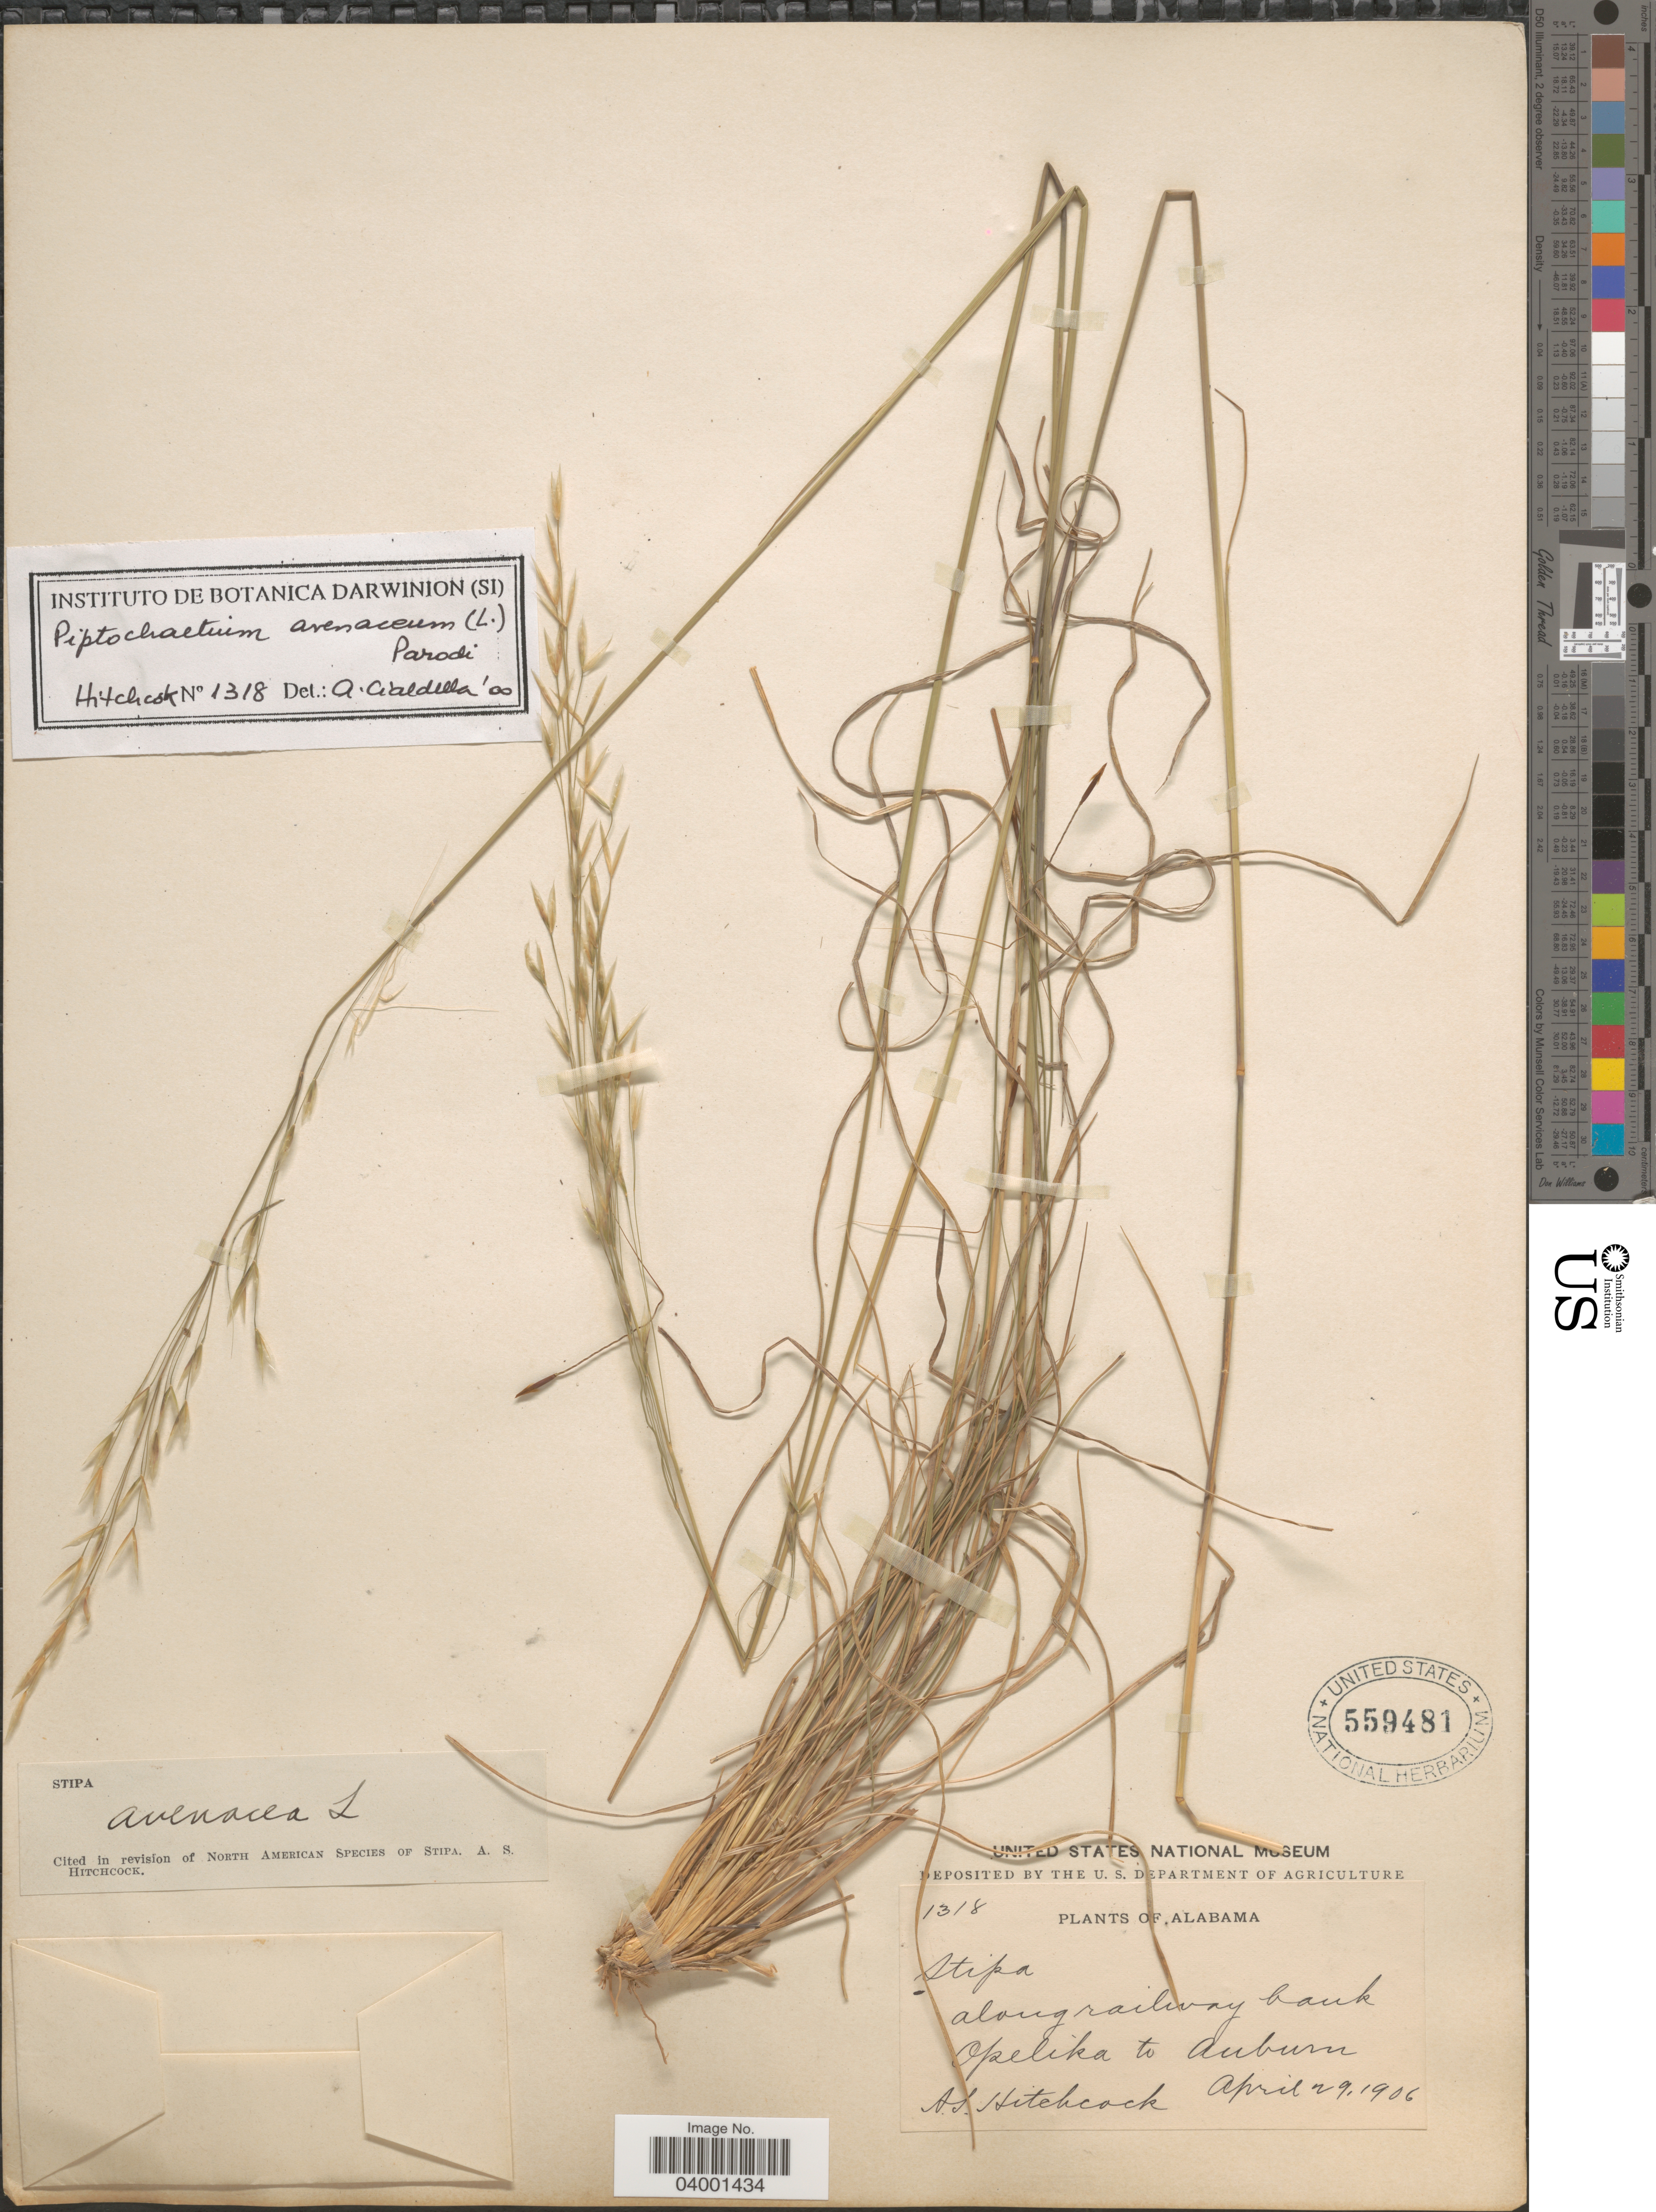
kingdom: Plantae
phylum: Tracheophyta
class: Liliopsida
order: Poales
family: Poaceae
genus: Piptochaetium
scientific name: Piptochaetium avenaceum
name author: (L.) Parodi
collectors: A. S. Hitchcock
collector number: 1318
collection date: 1906-04-29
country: United States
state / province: Alabama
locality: Along railway bank Opelika to Auburn.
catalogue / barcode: US 559481